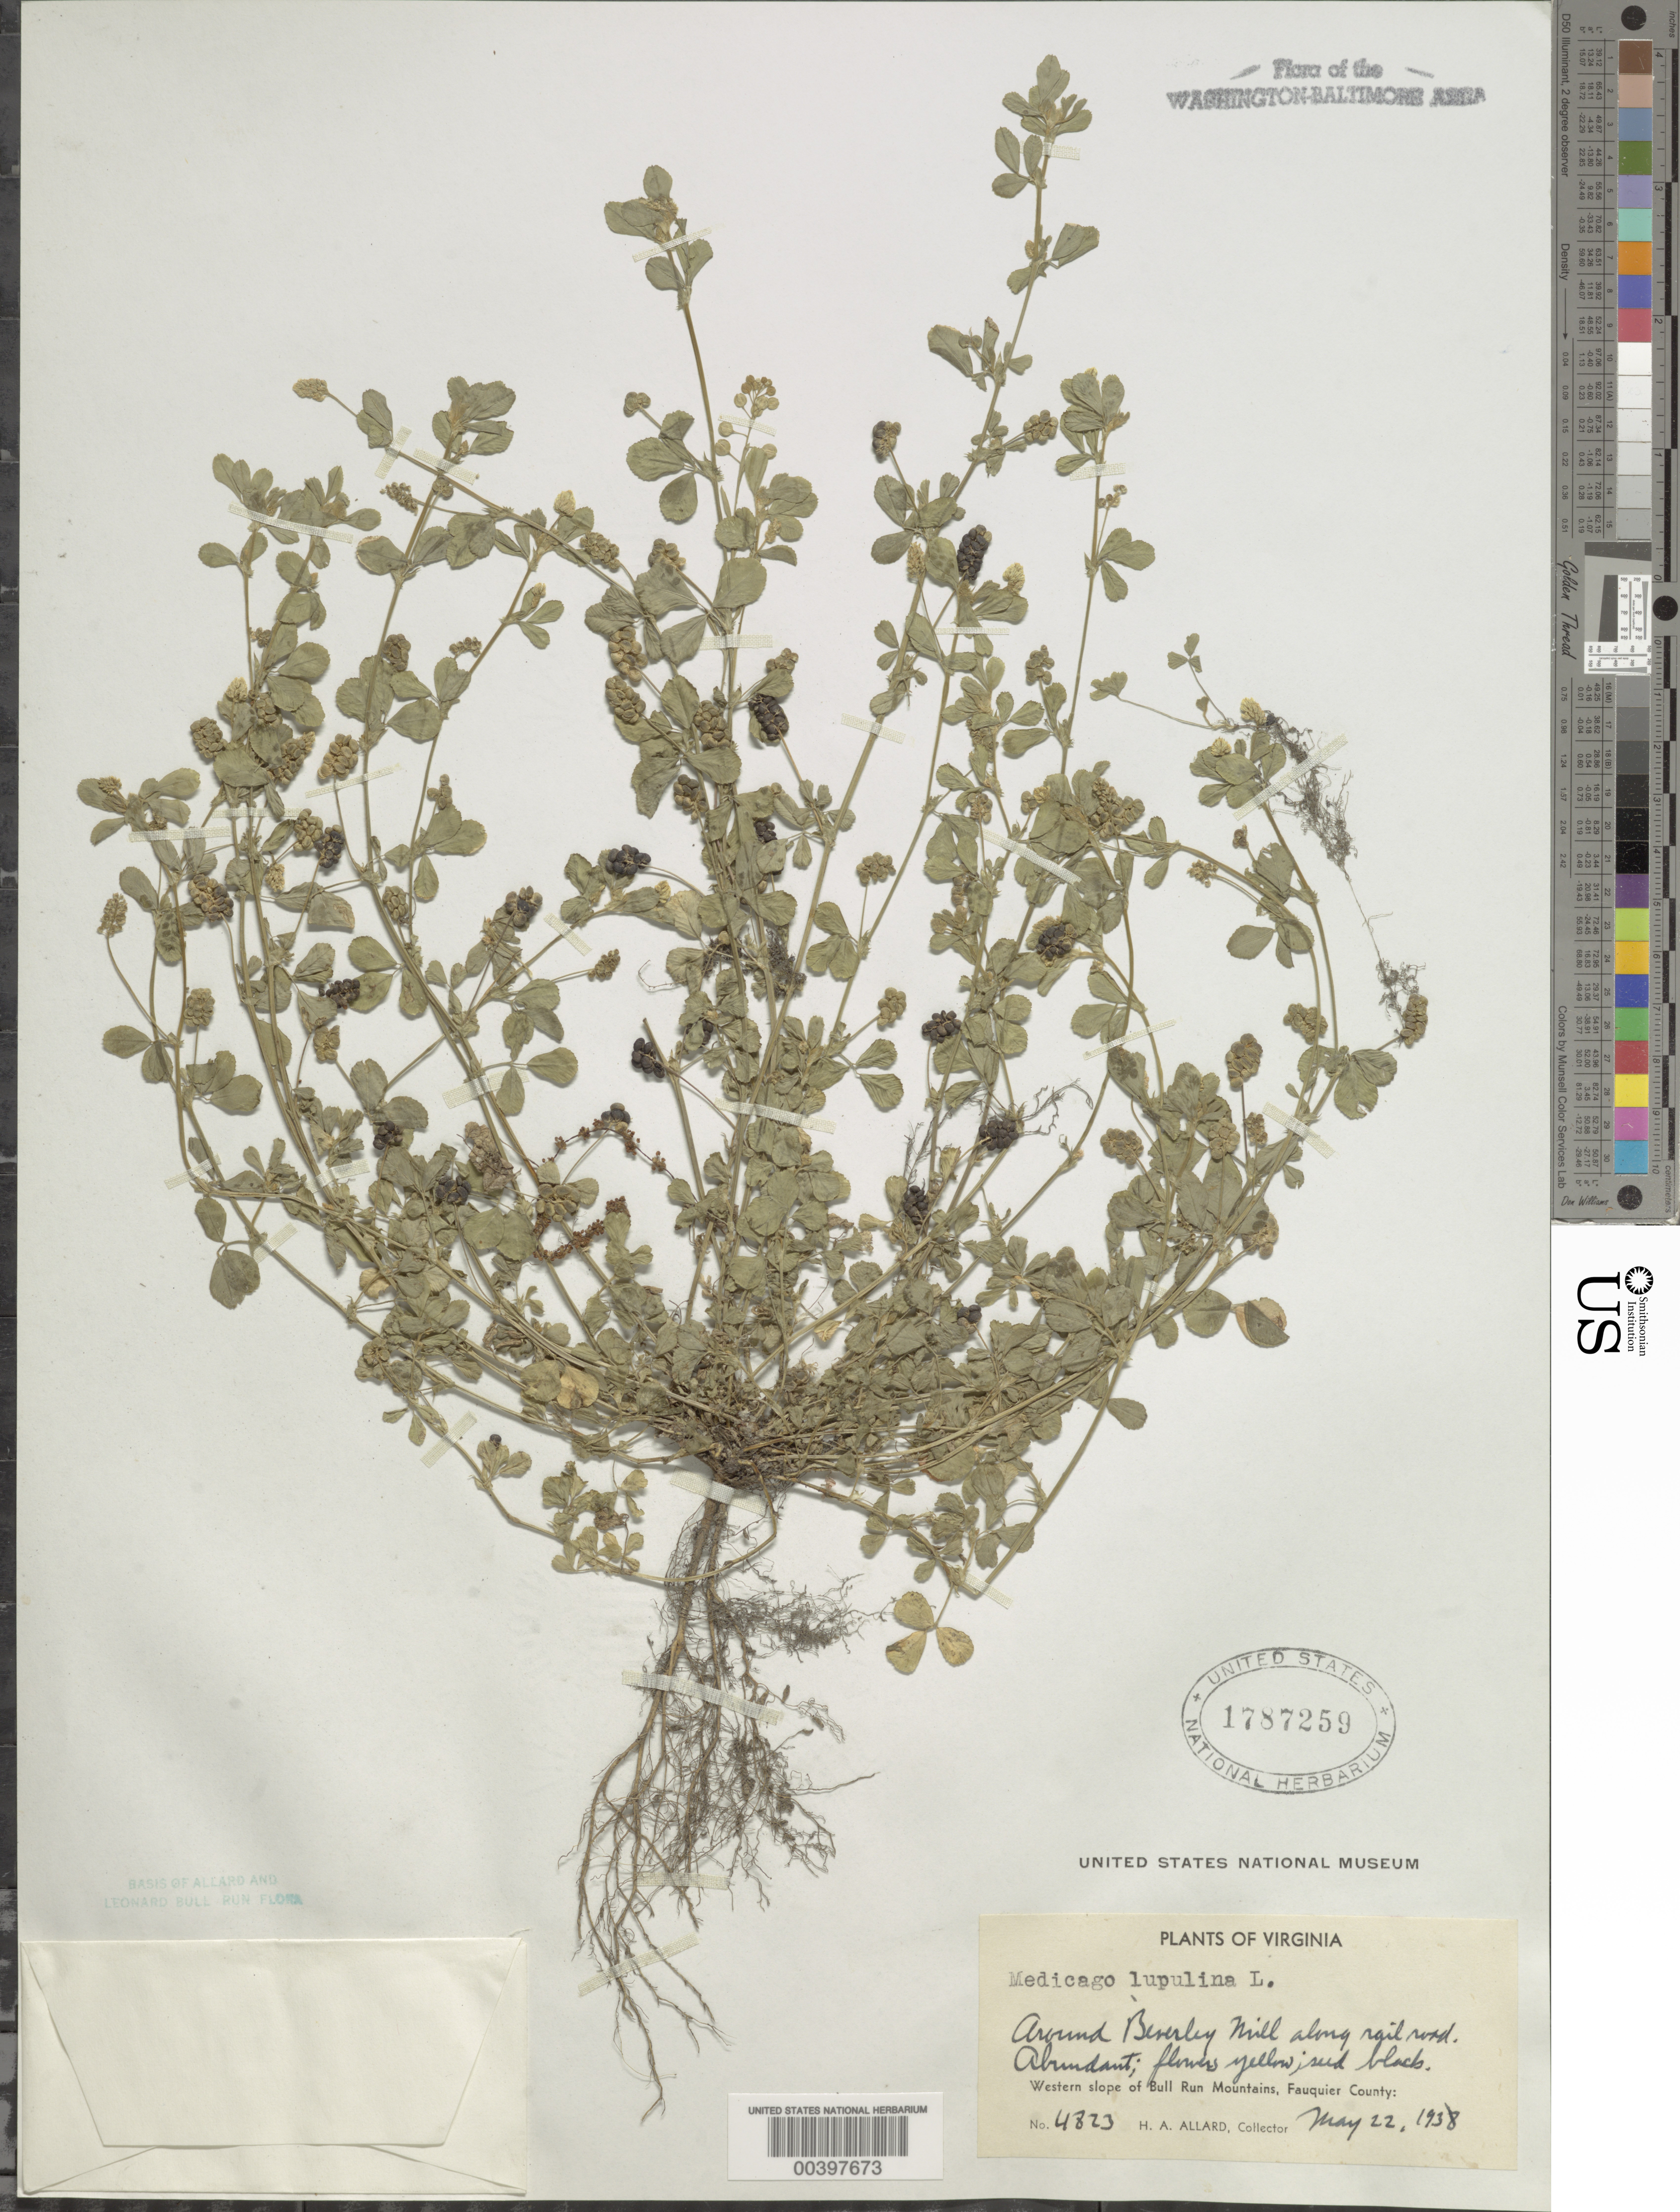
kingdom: Plantae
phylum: Tracheophyta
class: Magnoliopsida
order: Fabales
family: Fabaceae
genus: Medicago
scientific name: Medicago lupulina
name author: L.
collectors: H. A. Allard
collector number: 4823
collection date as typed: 22 May 1938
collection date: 1938-05-22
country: United States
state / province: Virginia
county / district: Fauquier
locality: Beverley Mill, railroad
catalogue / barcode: US 1787259